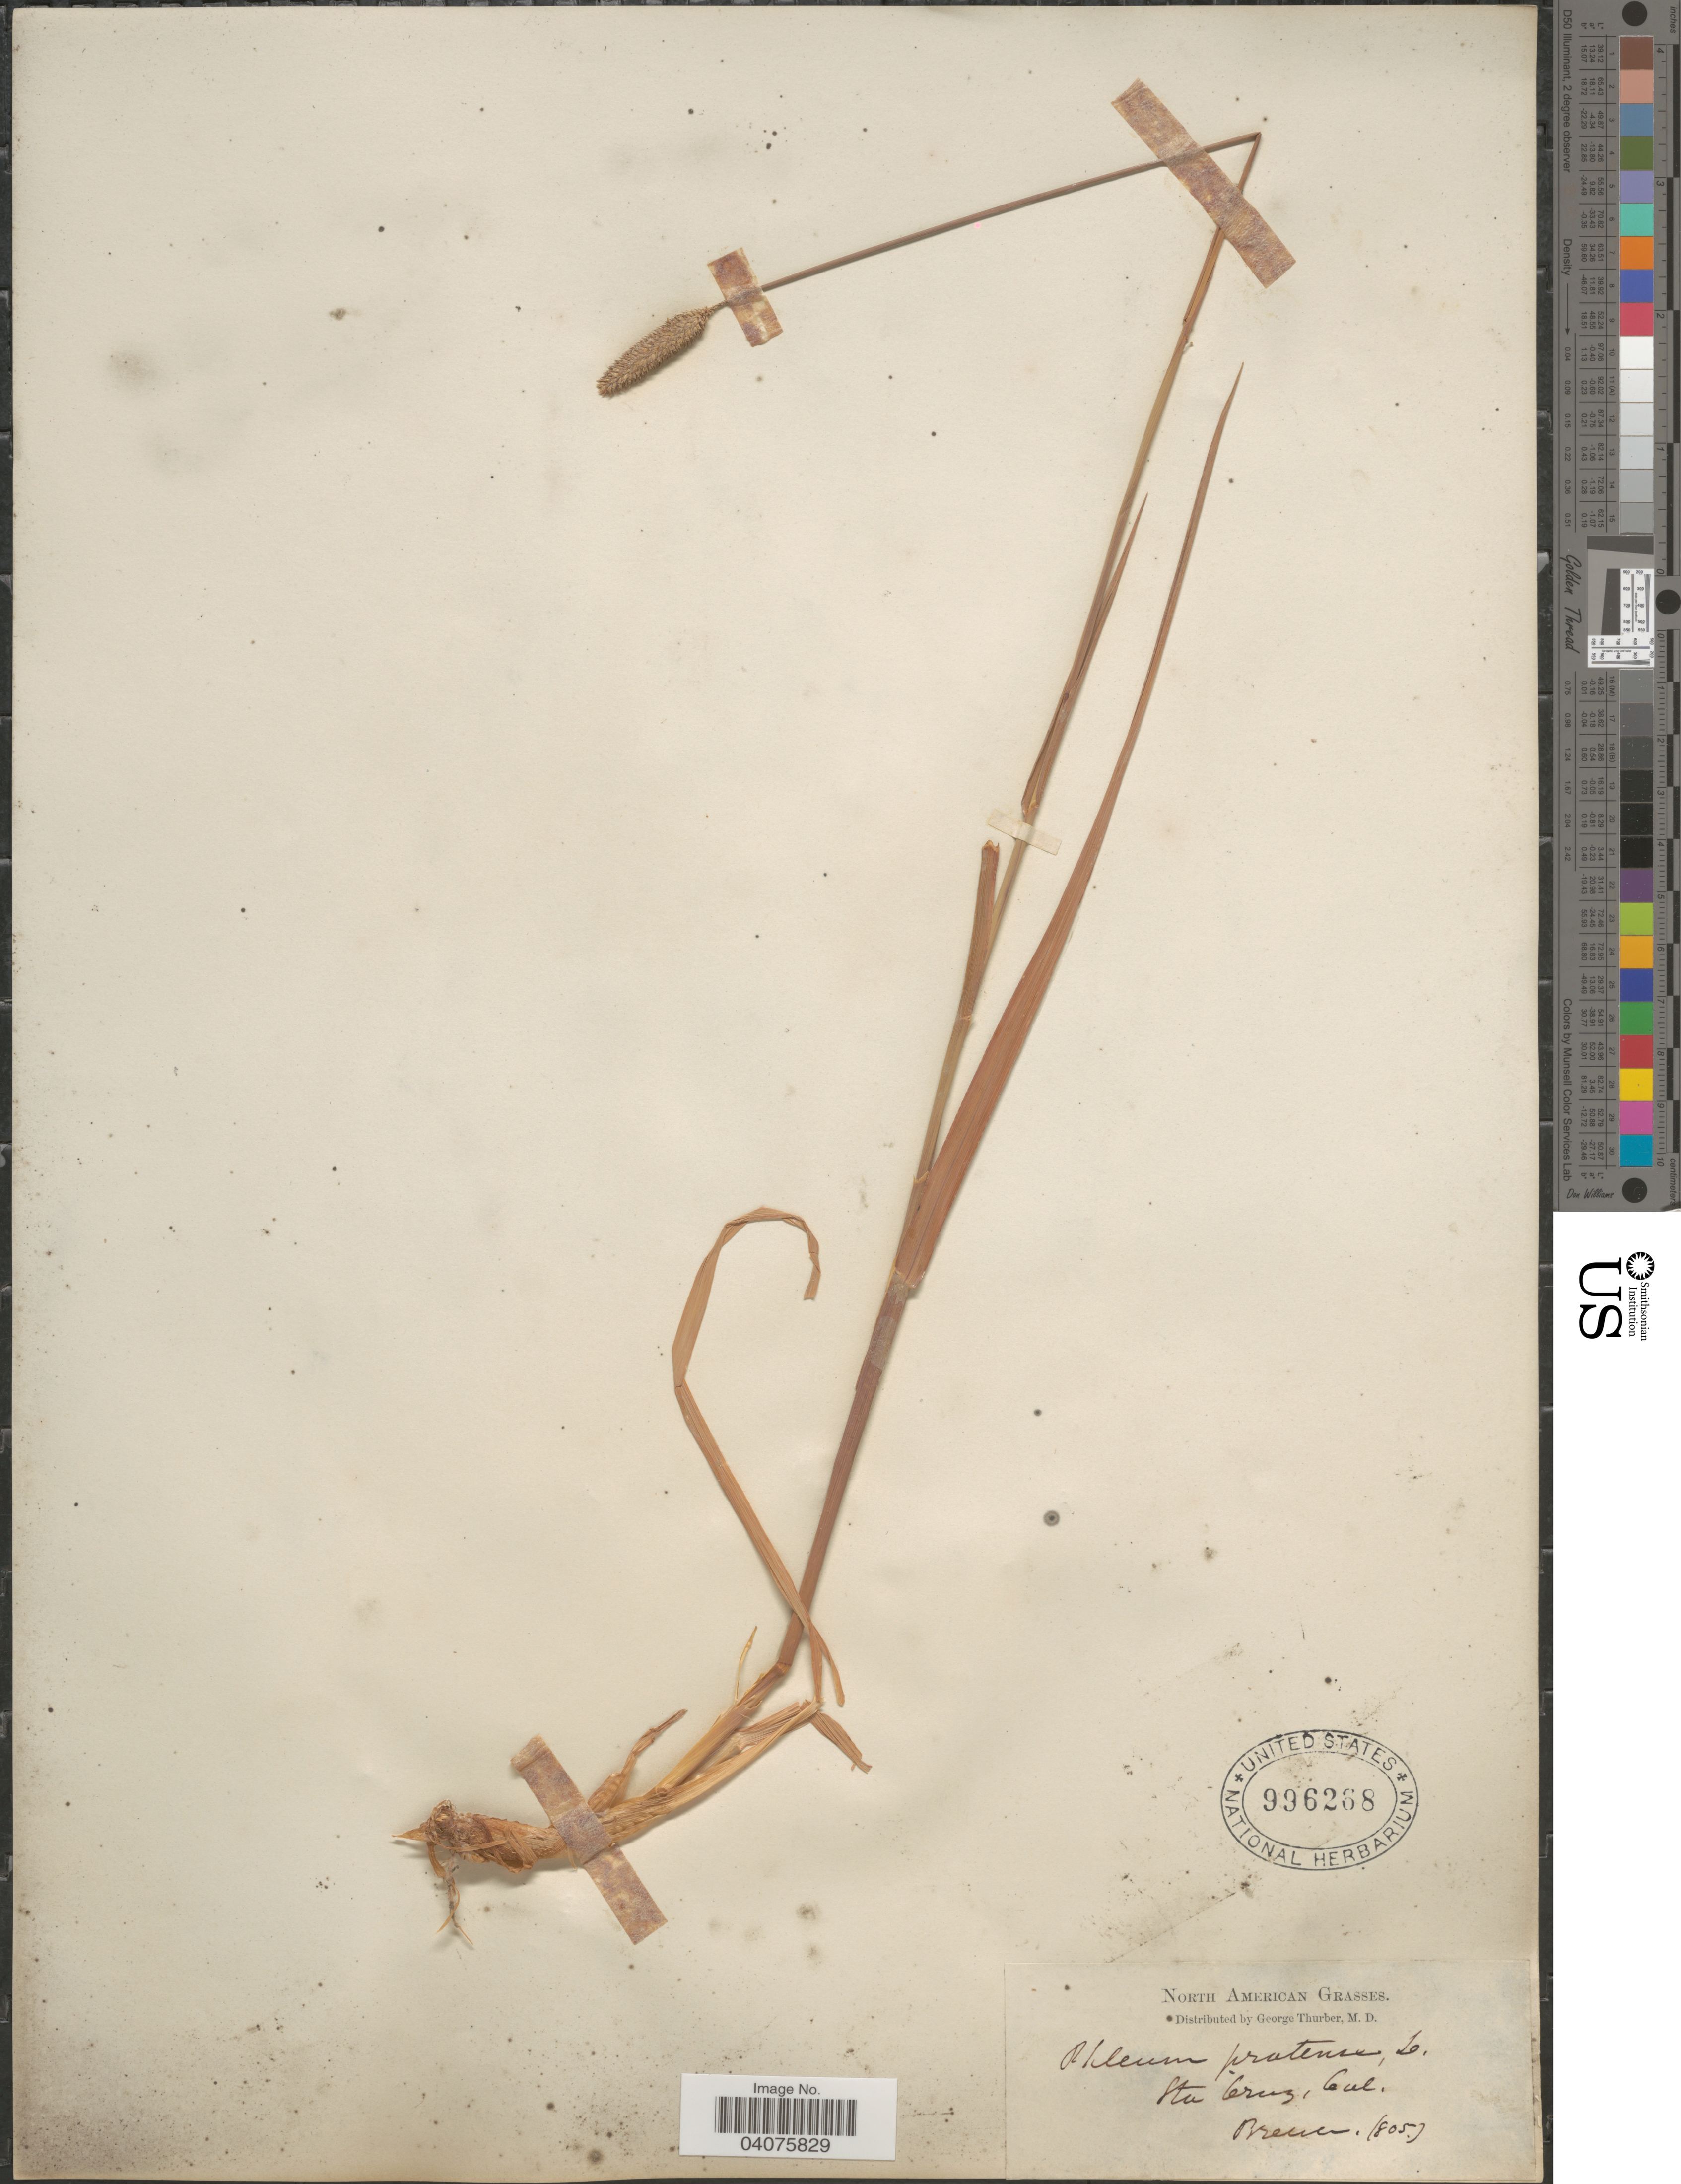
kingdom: Plantae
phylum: Tracheophyta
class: Liliopsida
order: Poales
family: Poaceae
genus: Phleum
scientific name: Phleum pratense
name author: L.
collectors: Brener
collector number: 805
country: United States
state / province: California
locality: Sta Cruz.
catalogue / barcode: US 996268